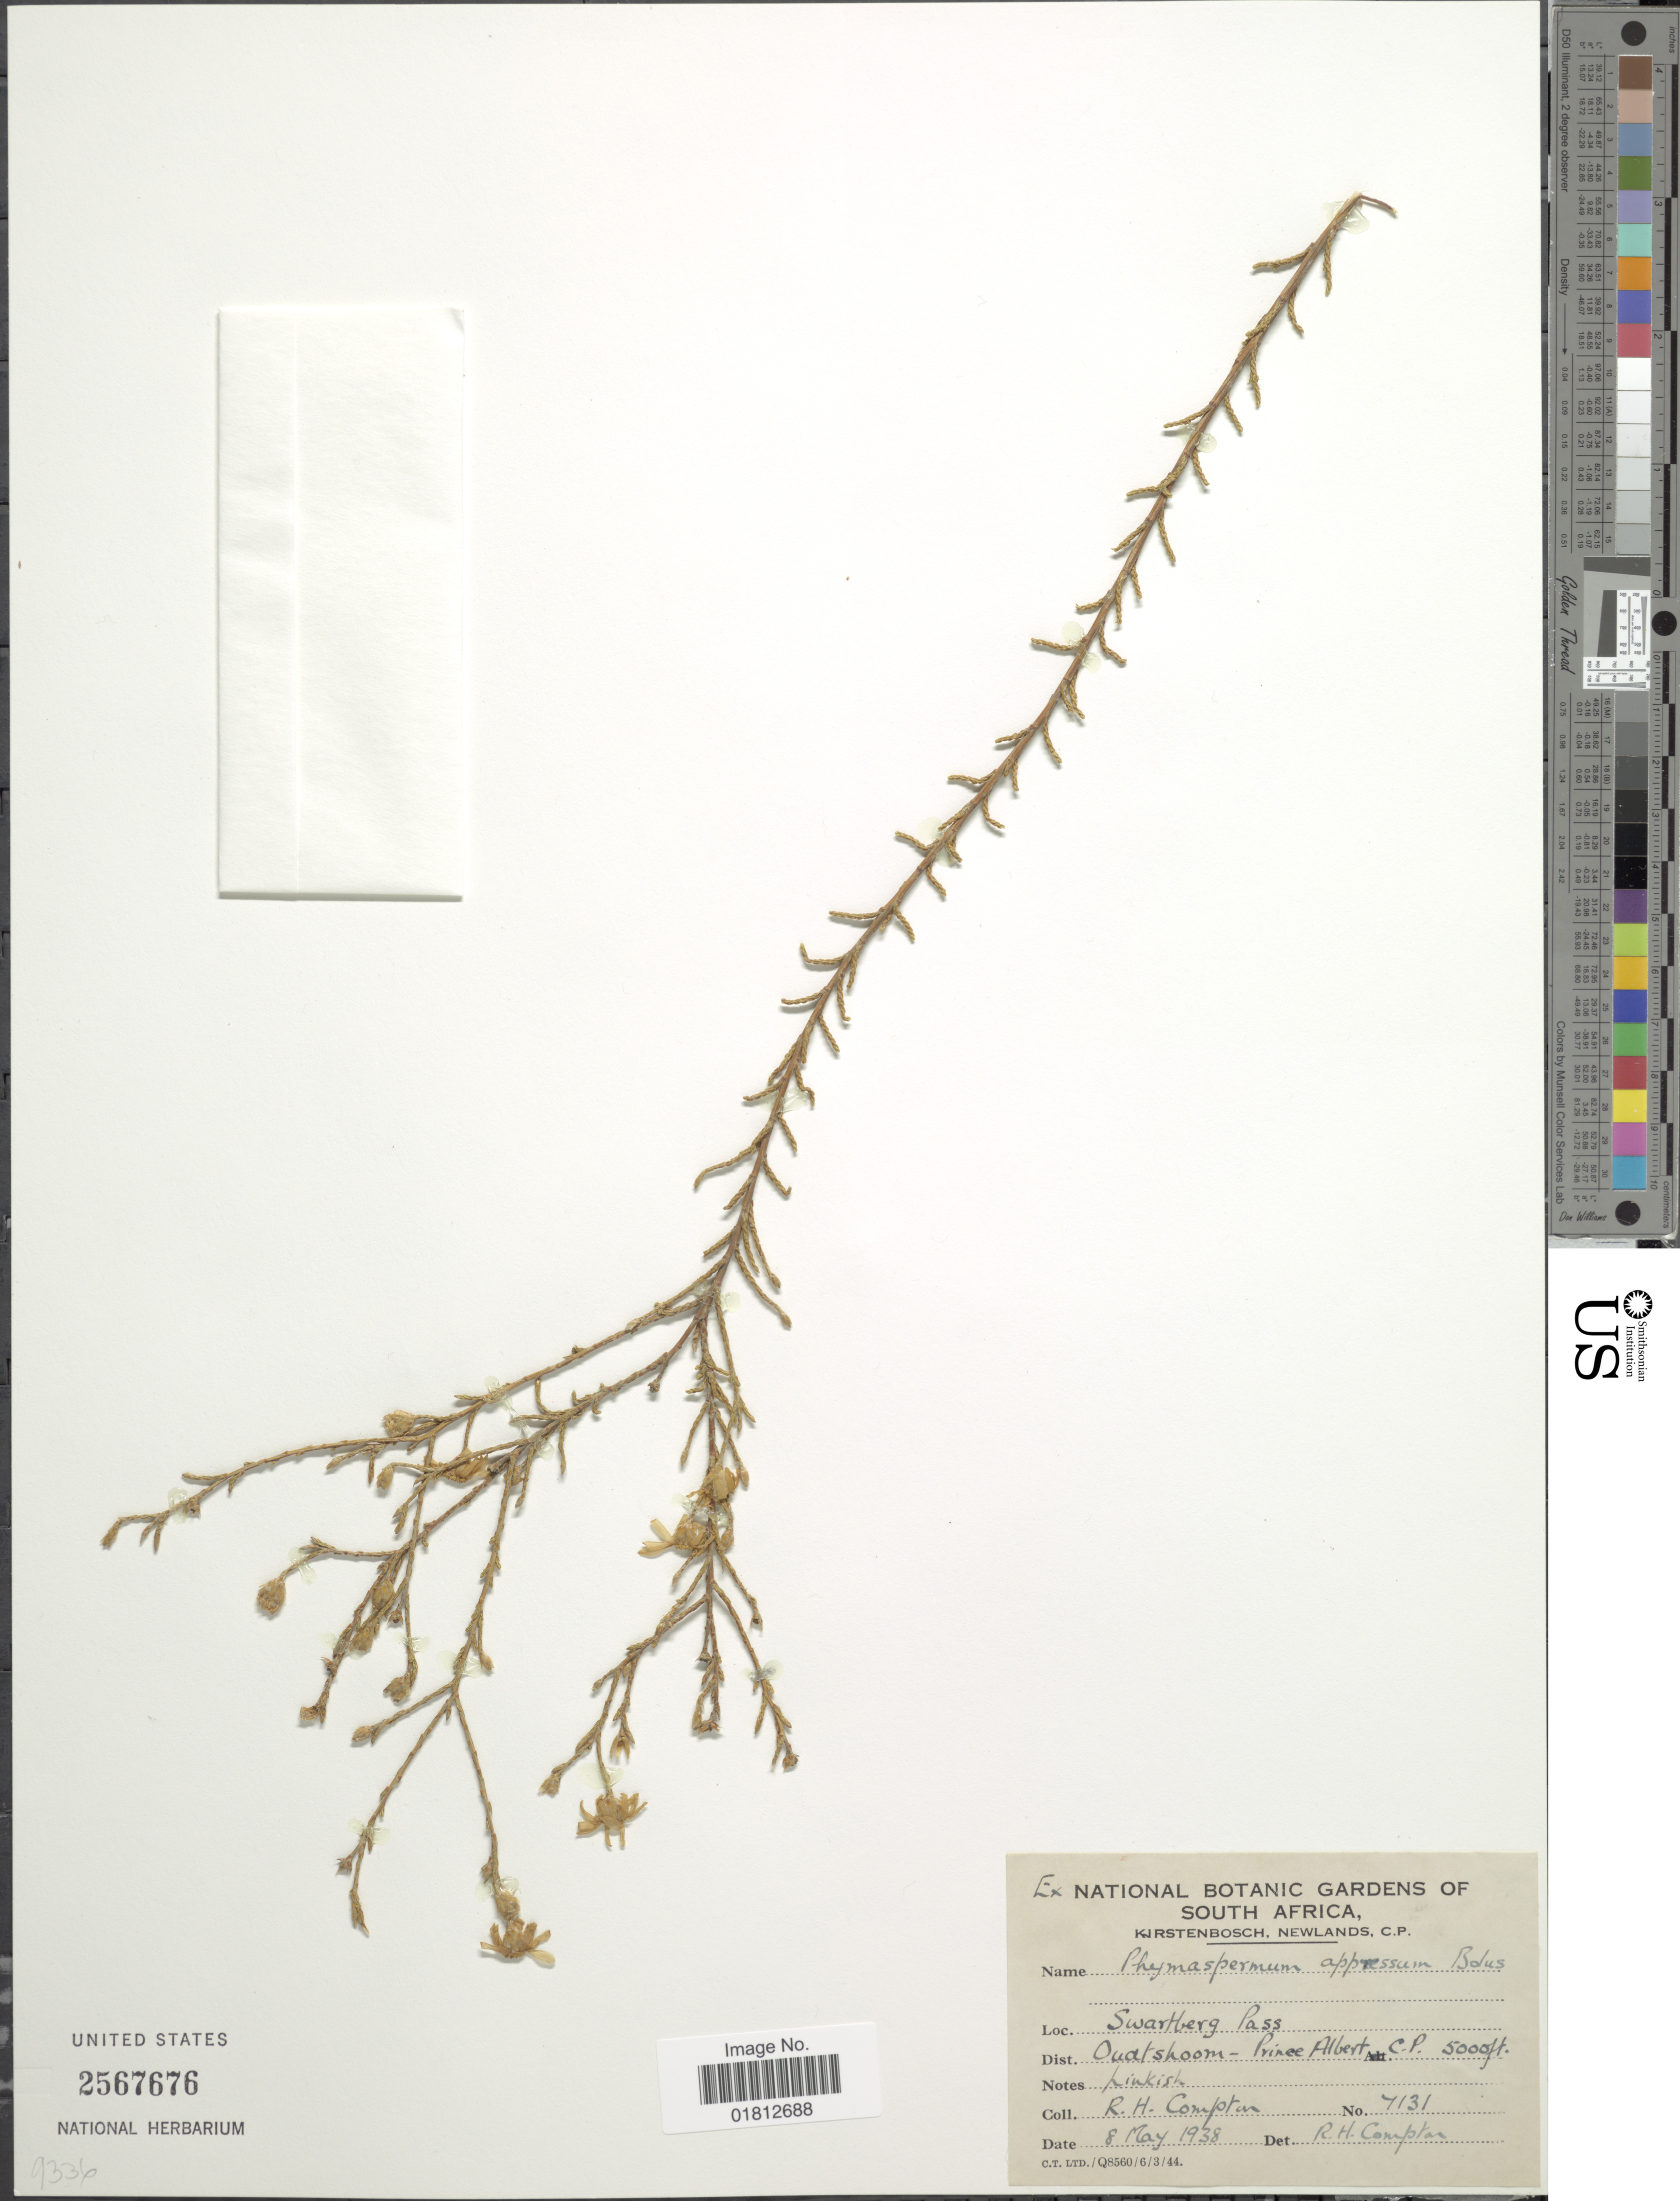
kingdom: Plantae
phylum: Tracheophyta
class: Magnoliopsida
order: Asterales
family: Asteraceae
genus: Phymaspermum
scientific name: Phymaspermum appressum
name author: Bolus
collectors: R. H. Compton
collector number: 7131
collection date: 1938-05-08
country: South Africa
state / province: Western Cape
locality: Swartberg Pass, Dist. Oudtshoorn-Prince Albert, C. P.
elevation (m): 1524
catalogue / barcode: US 2567676